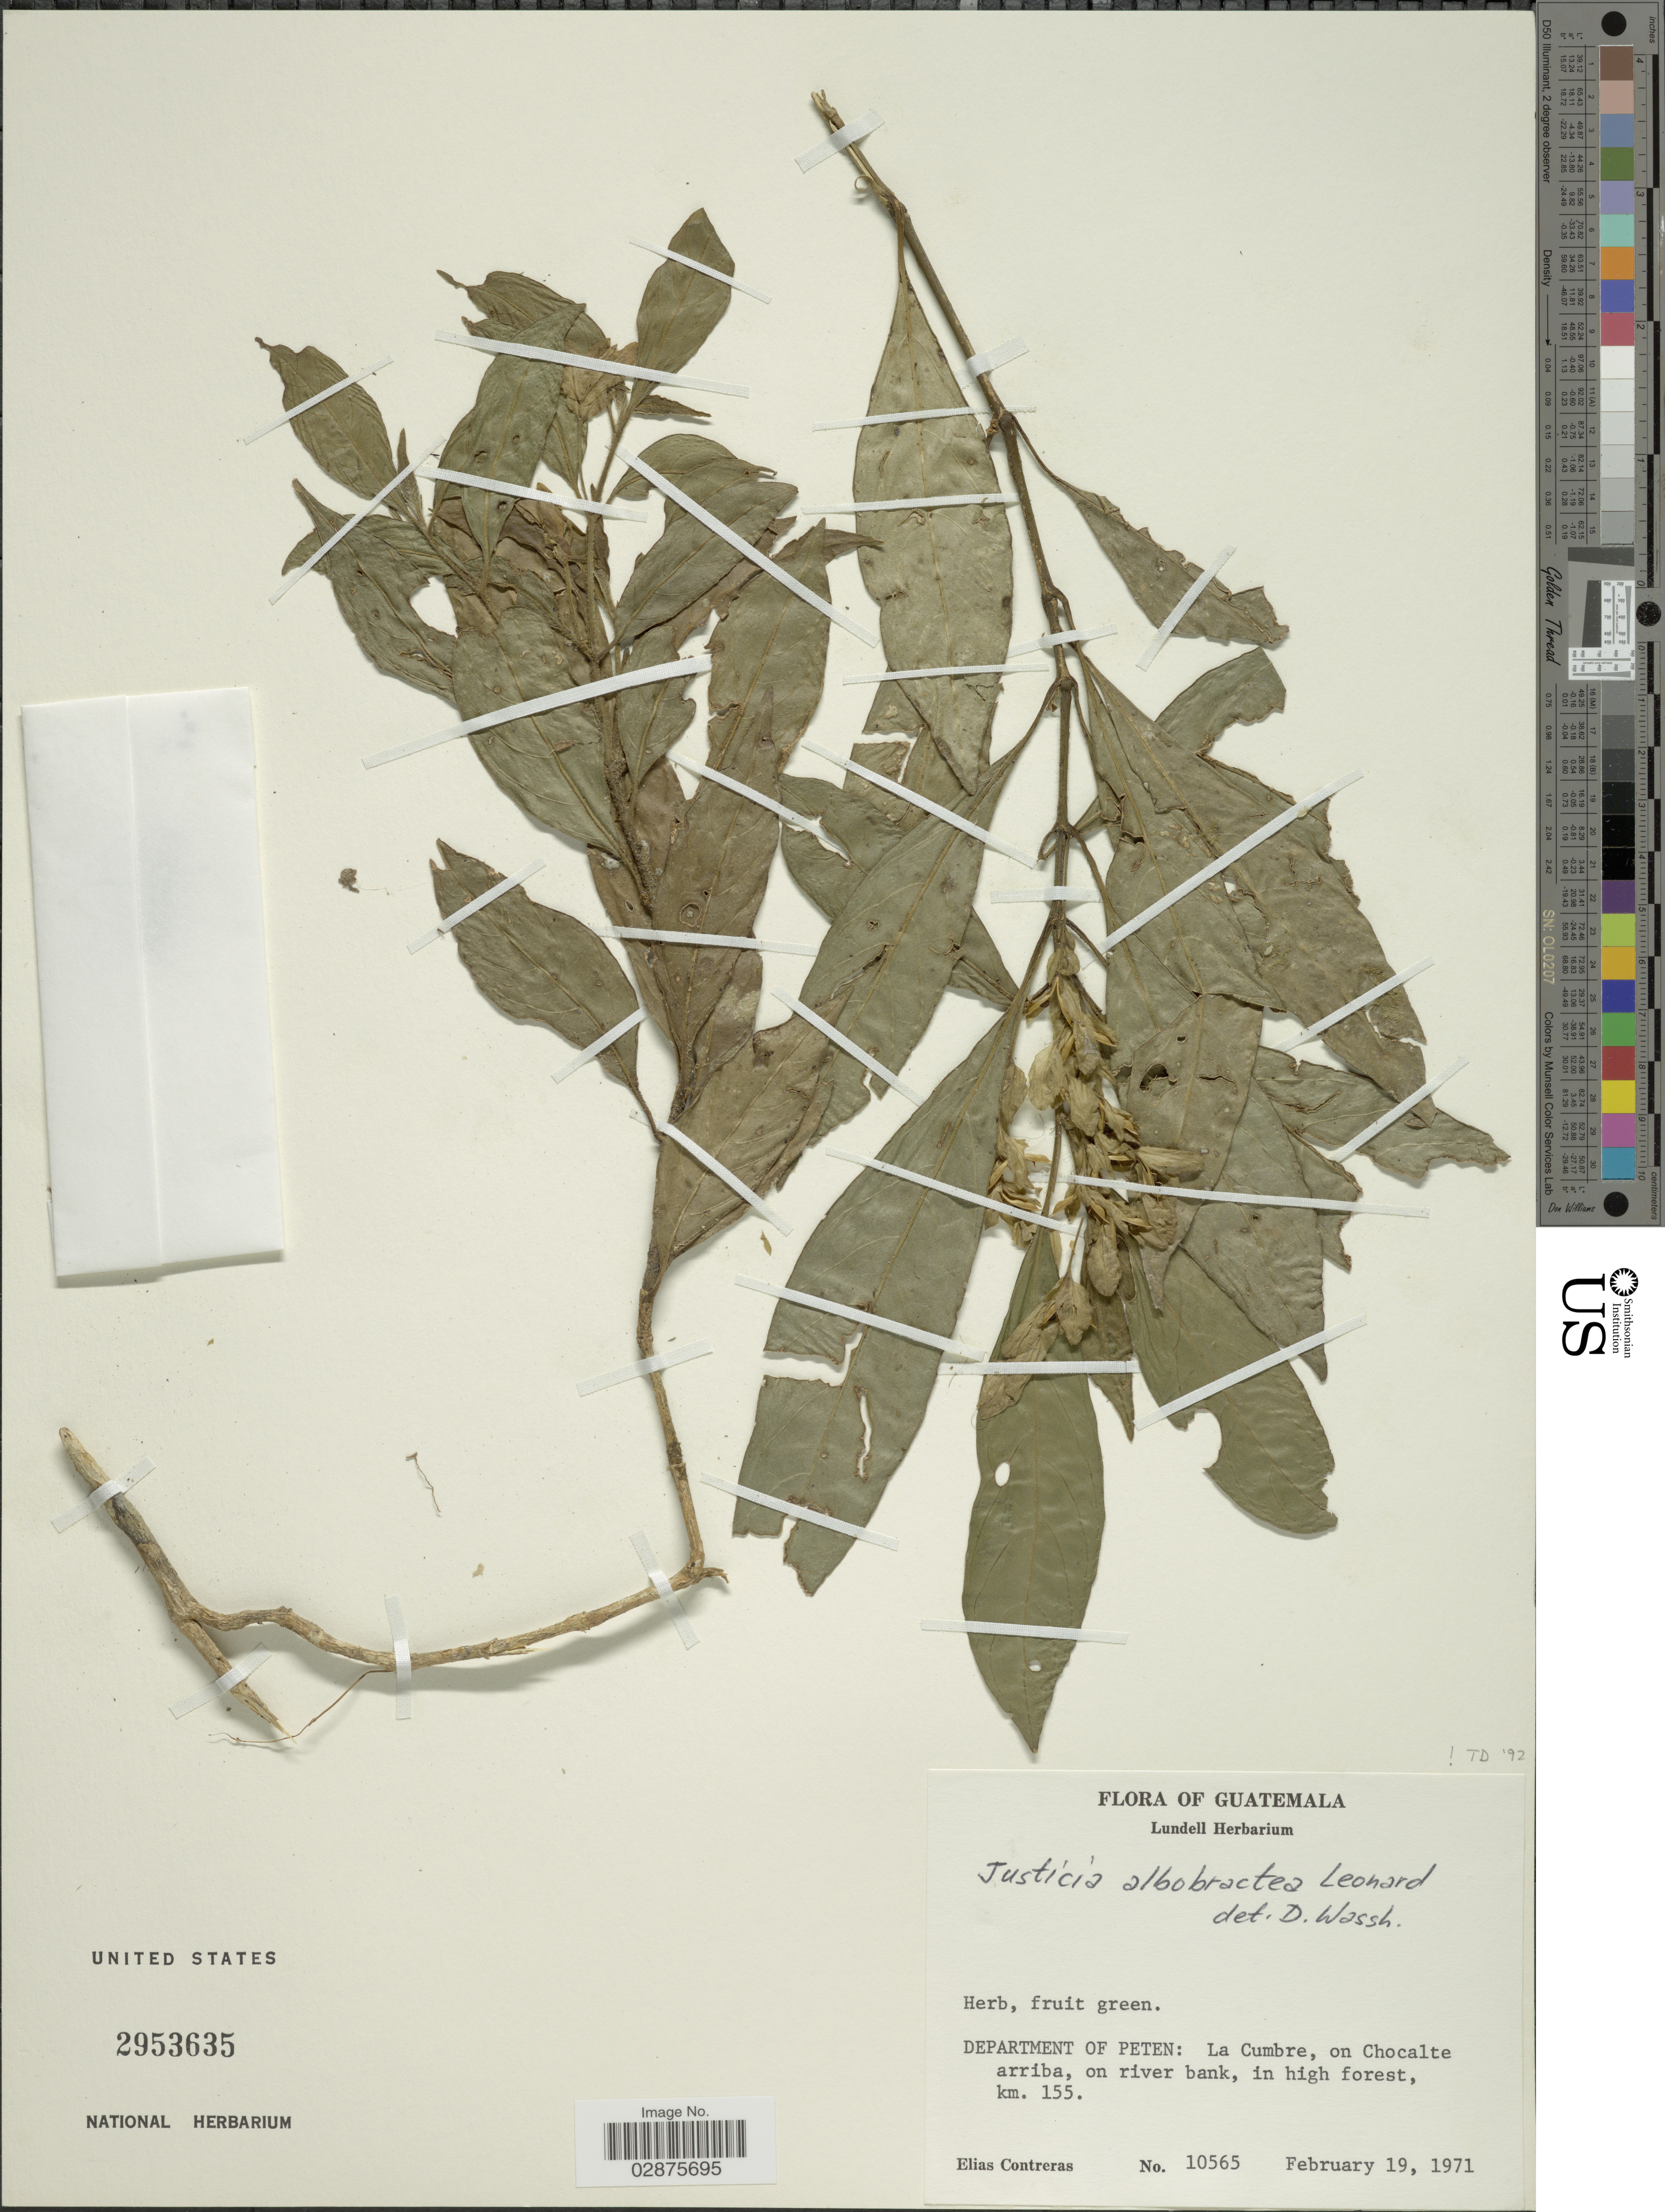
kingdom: Plantae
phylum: Tracheophyta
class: Magnoliopsida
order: Lamiales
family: Acanthaceae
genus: Justicia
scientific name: Justicia albobractea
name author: Leonard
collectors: E. Contreras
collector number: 10565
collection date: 1971-02-19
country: Guatemala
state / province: El Petén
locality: Department of Peten: La Cumbre, on Chocalte arriba, on river bank, in high forest, km. 155.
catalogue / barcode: US 2953635